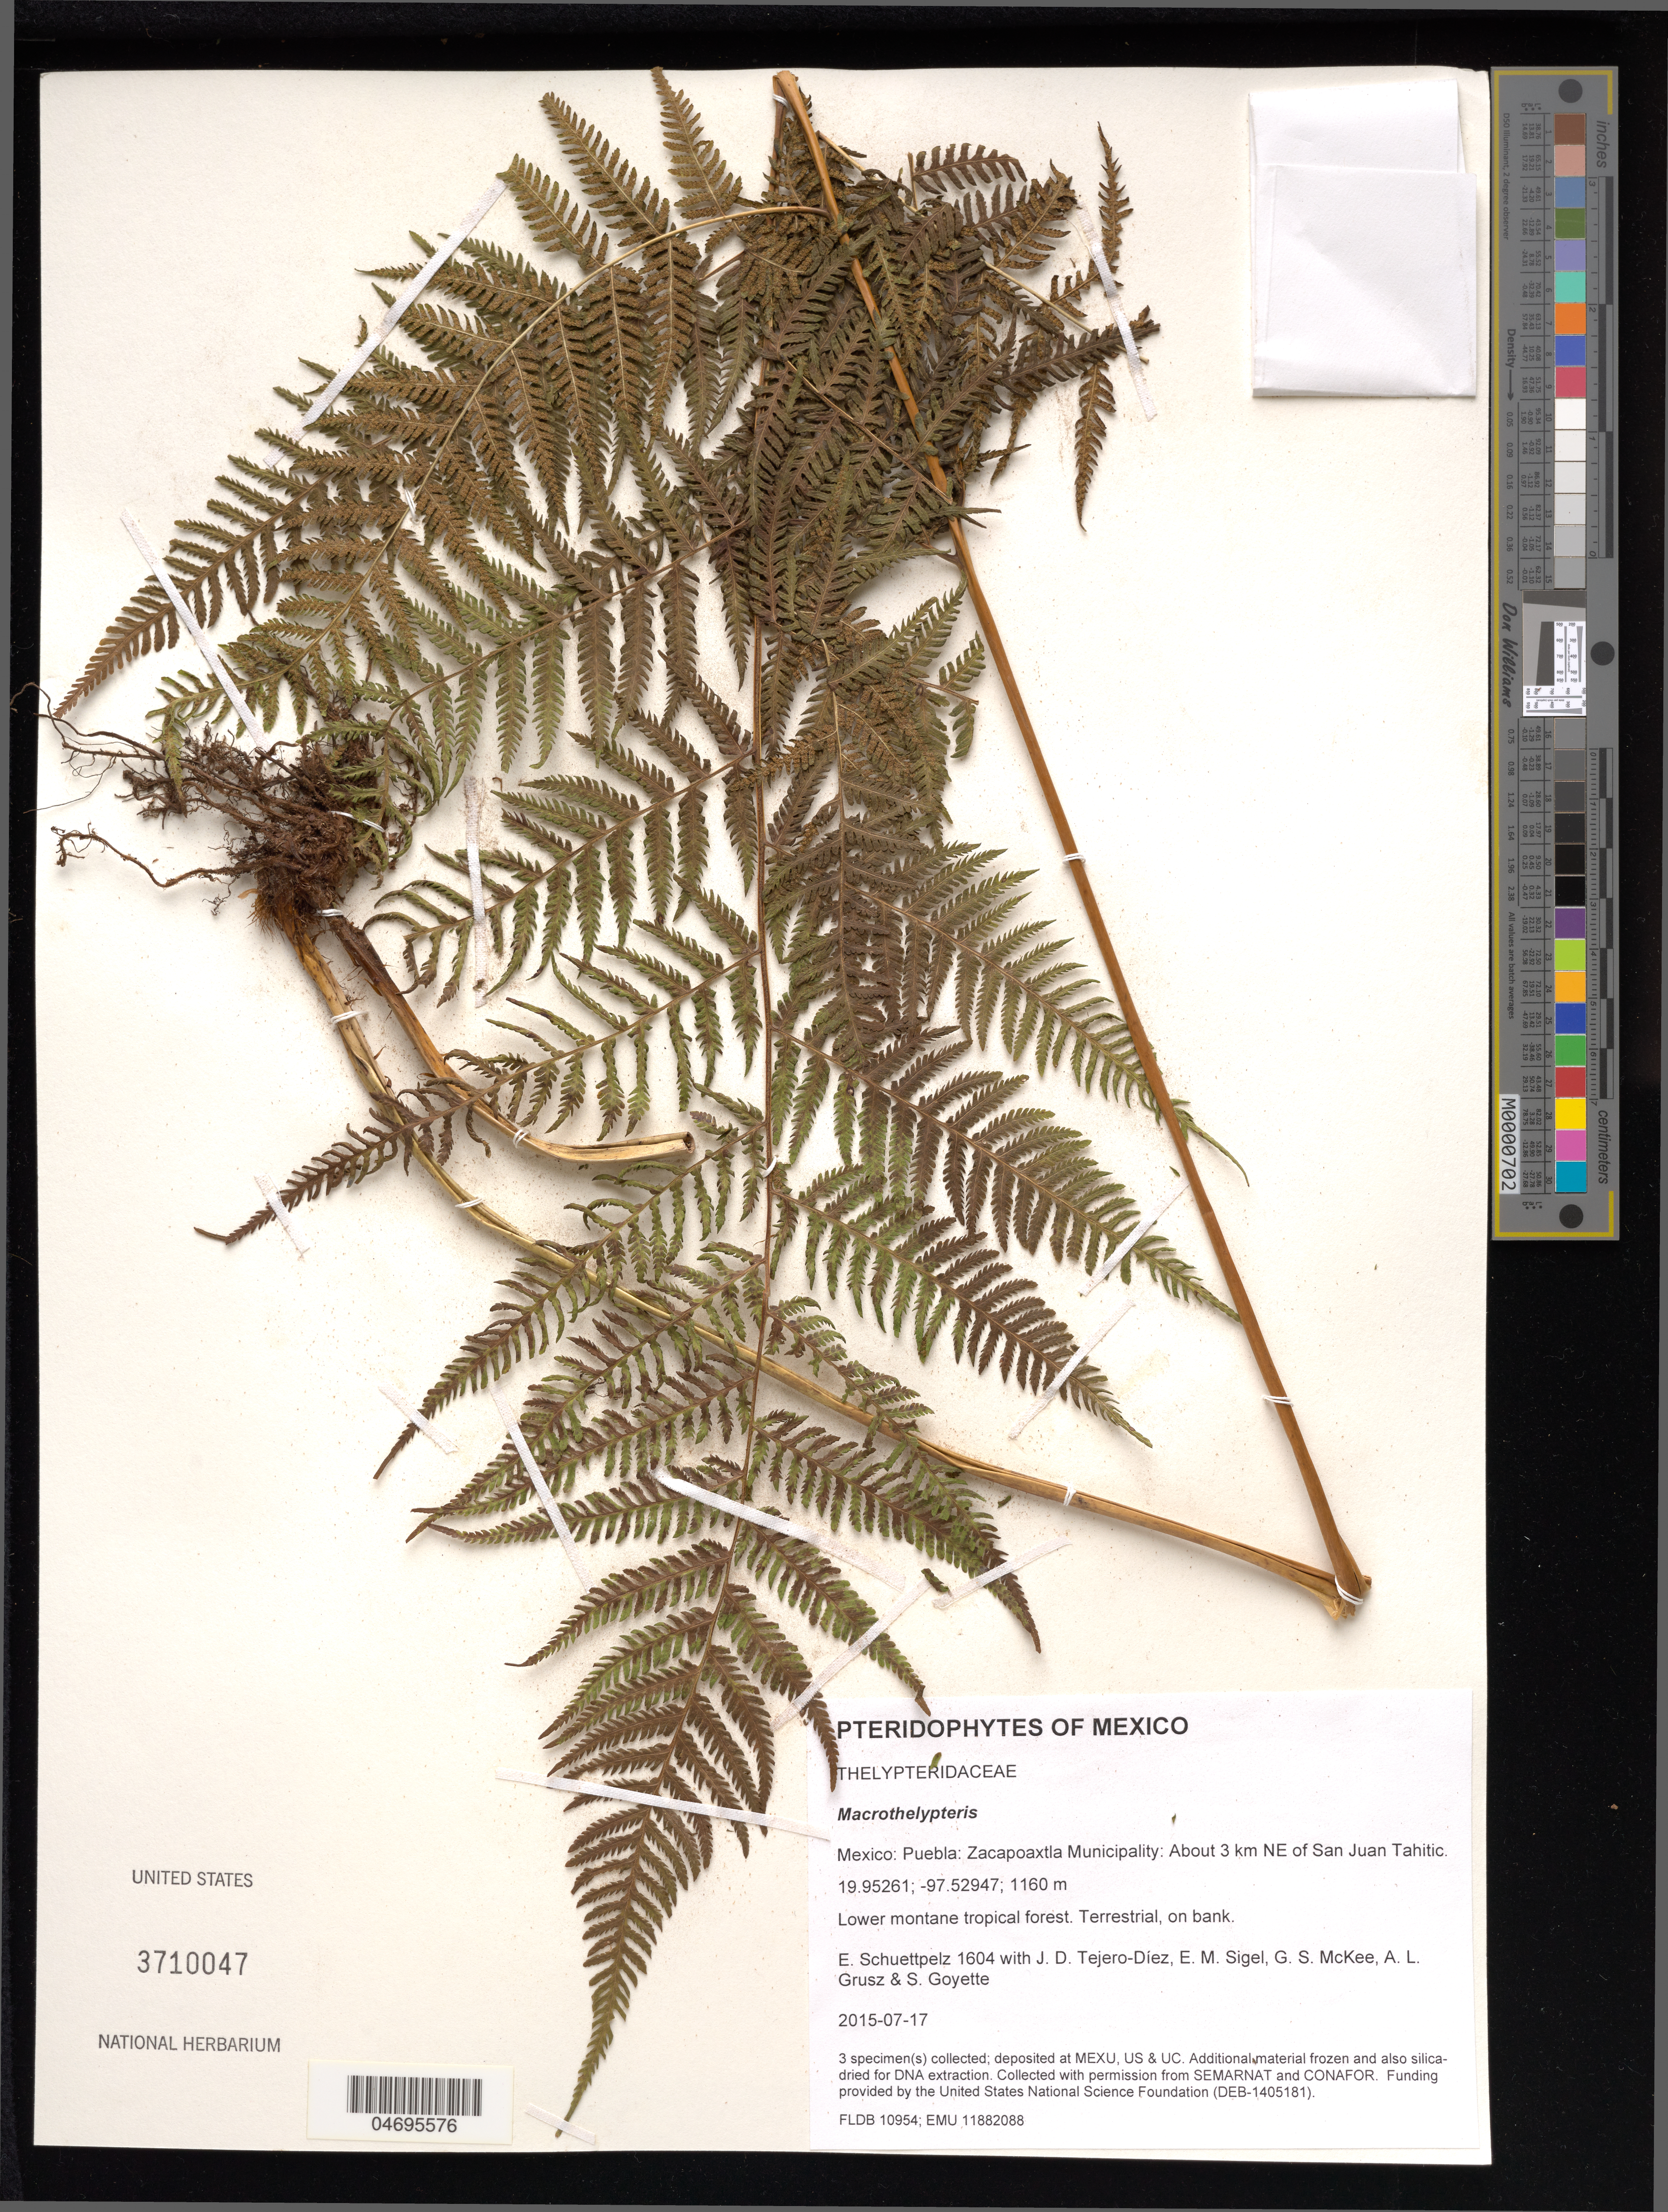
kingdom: Plantae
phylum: Tracheophyta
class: Polypodiopsida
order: Polypodiales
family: Thelypteridaceae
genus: Macrothelypteris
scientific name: Macrothelypteris sp.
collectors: E. Schuettpelz, D. Tejero-Díez, E. M. Sigel, G. S. McKee & A. Grusz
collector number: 1604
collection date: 2015-07-17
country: Mexico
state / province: Puebla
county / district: Zacapoaxtla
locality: About 3 km NE of San Juan Tahitic.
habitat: Lower montane tropical forest.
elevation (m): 1160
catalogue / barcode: US 3710047